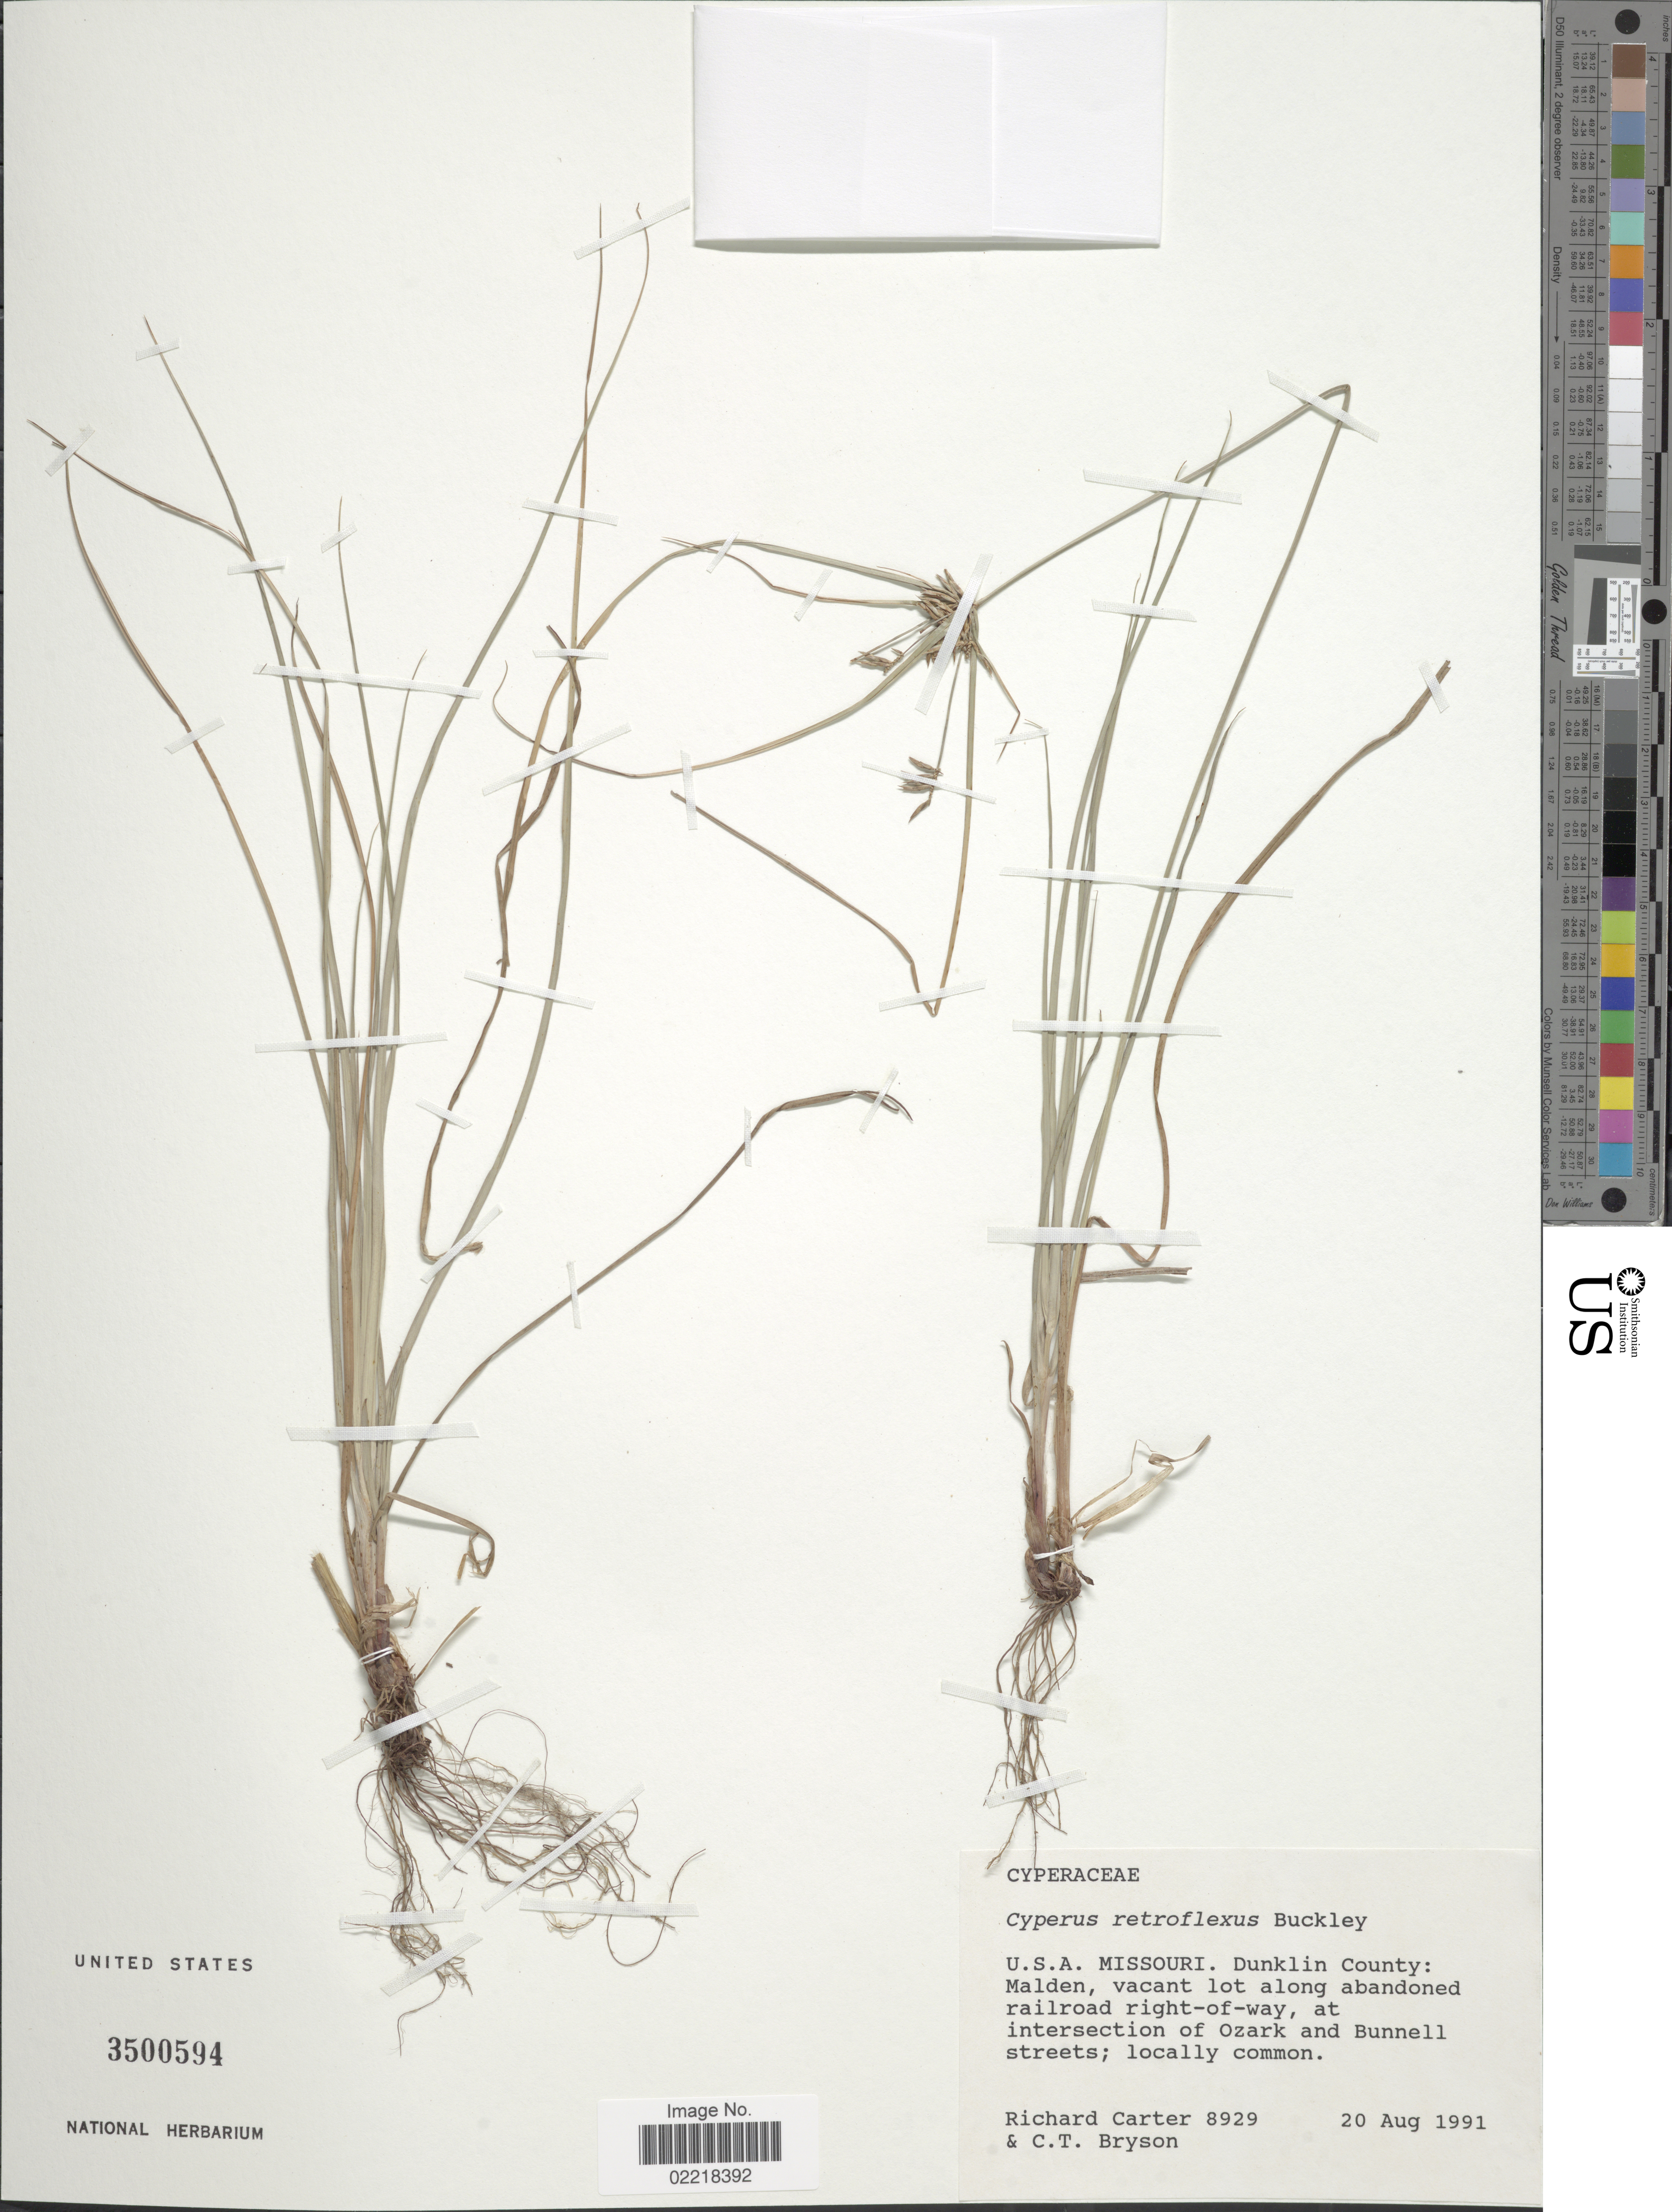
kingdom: Plantae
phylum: Tracheophyta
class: Liliopsida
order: Poales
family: Cyperaceae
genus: Cyperus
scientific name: Cyperus retroflexus var. retroflexus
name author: Buckley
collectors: R. Carter & C. Bryson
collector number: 8929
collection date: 1991-08-20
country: United States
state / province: Missouri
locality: U.S.A., Dunklin County, Malden, vacant lot along abandoned railroad right-of-way, at intersection of Ozark and Bunnell Streets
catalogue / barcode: US 3500594